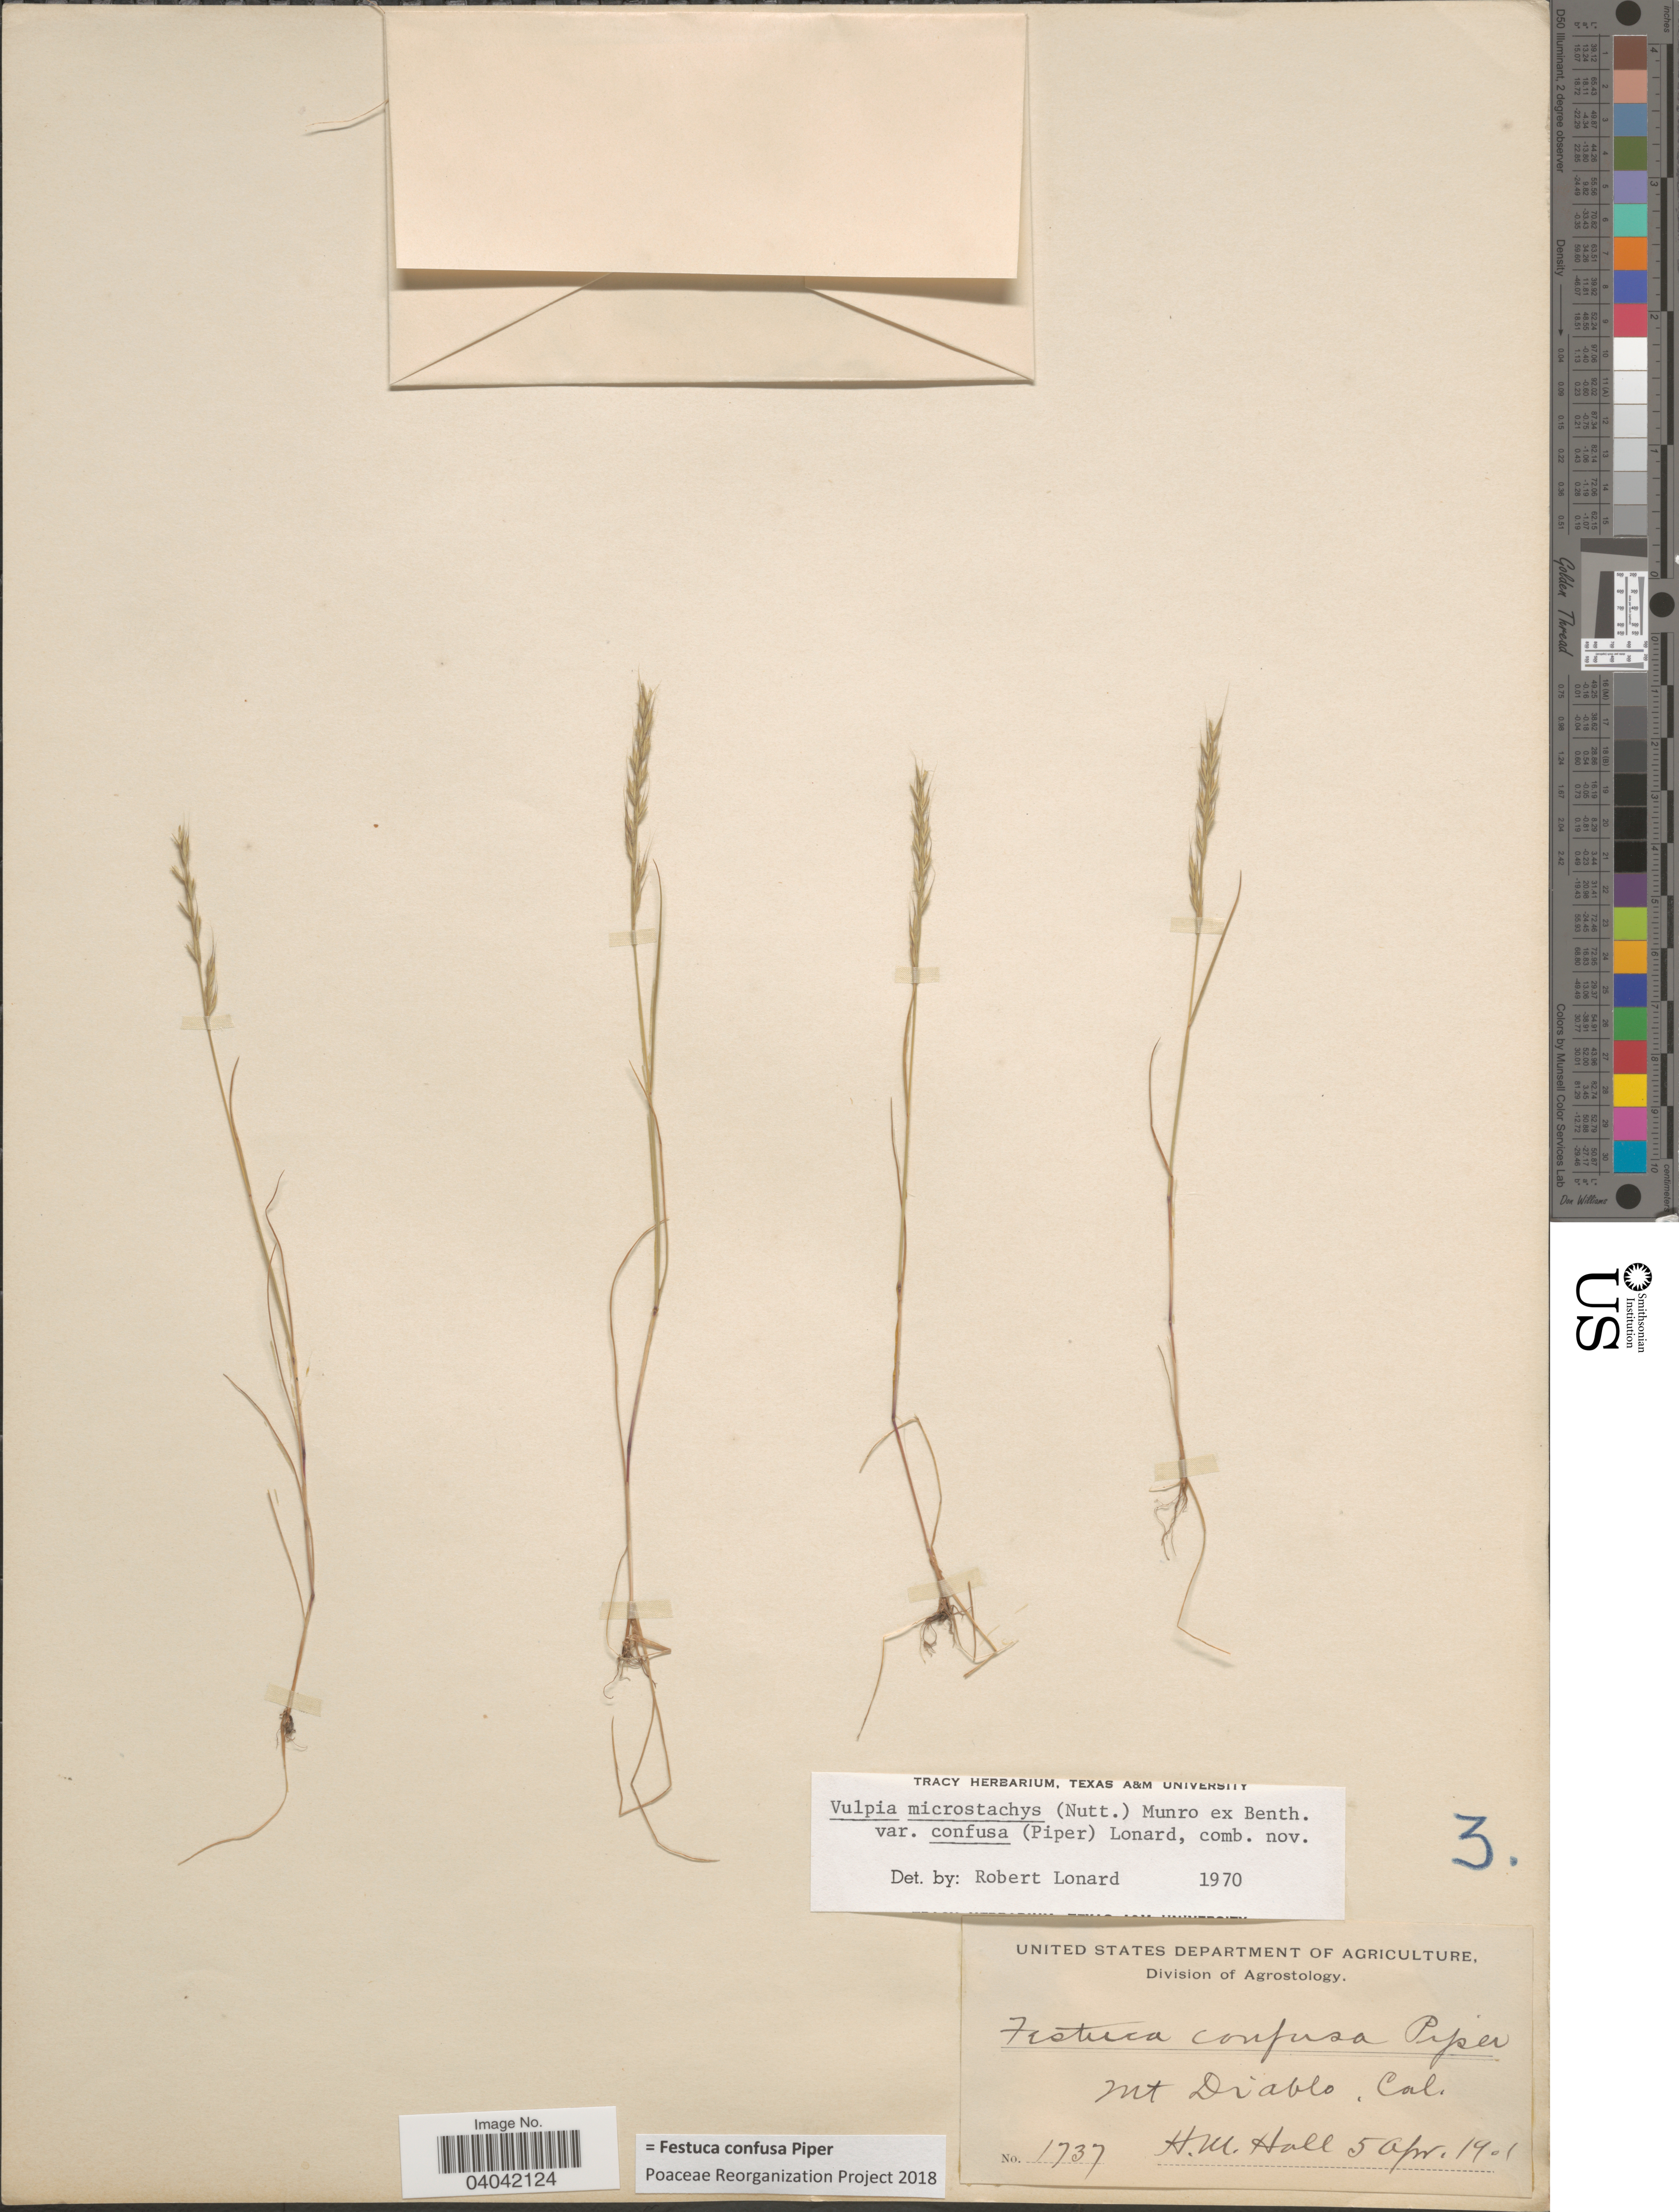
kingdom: Plantae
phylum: Tracheophyta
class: Liliopsida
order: Poales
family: Poaceae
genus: Festuca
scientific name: Festuca confusa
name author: Piper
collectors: H. M. Hall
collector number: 1737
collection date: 1901-04-05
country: United States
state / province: California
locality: Mt Diablo.